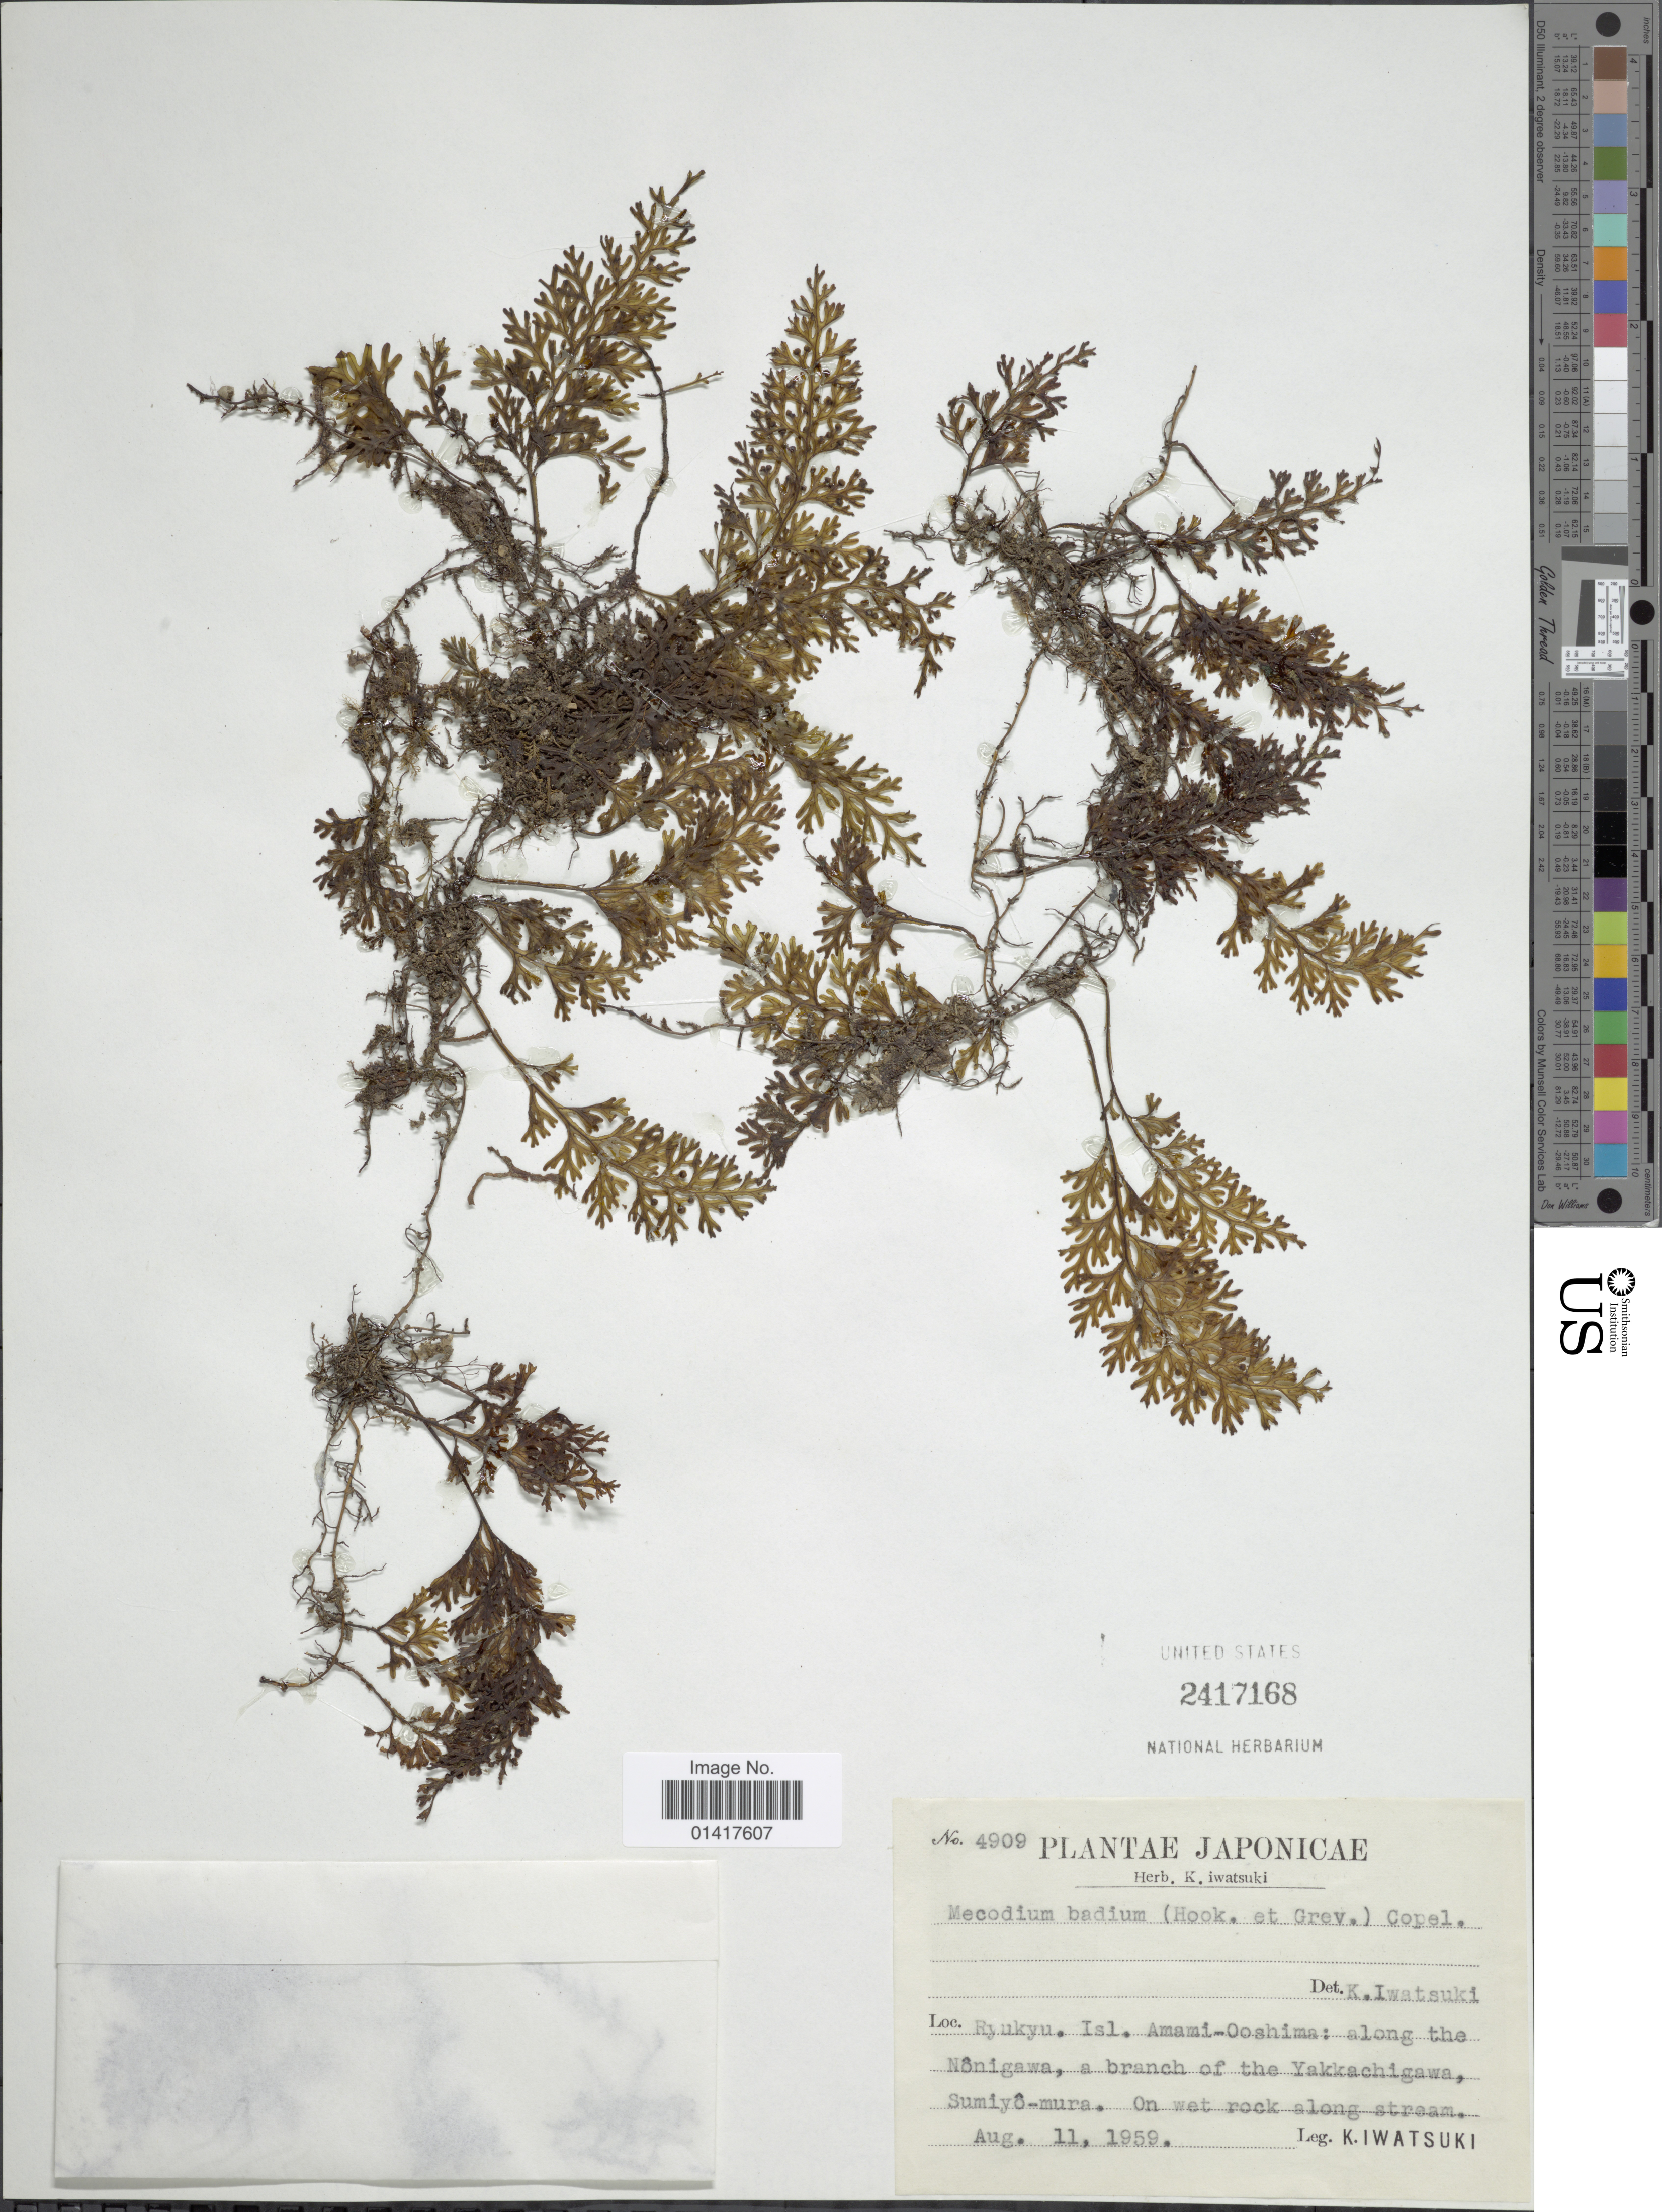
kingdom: Plantae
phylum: Tracheophyta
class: Polypodiopsida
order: Hymenophyllales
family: Hymenophyllaceae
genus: Hymenophyllum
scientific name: Hymenophyllum badium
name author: Hook. & Grev.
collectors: K. Iwatsuki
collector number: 4909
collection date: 1959-08-11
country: Japan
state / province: Kagosima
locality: Ryukyu. Isl. Amami-Ooshima: along the NOnigawa, a branche of the Yakkachigawa, Sumiyo-mura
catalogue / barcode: US 2417168